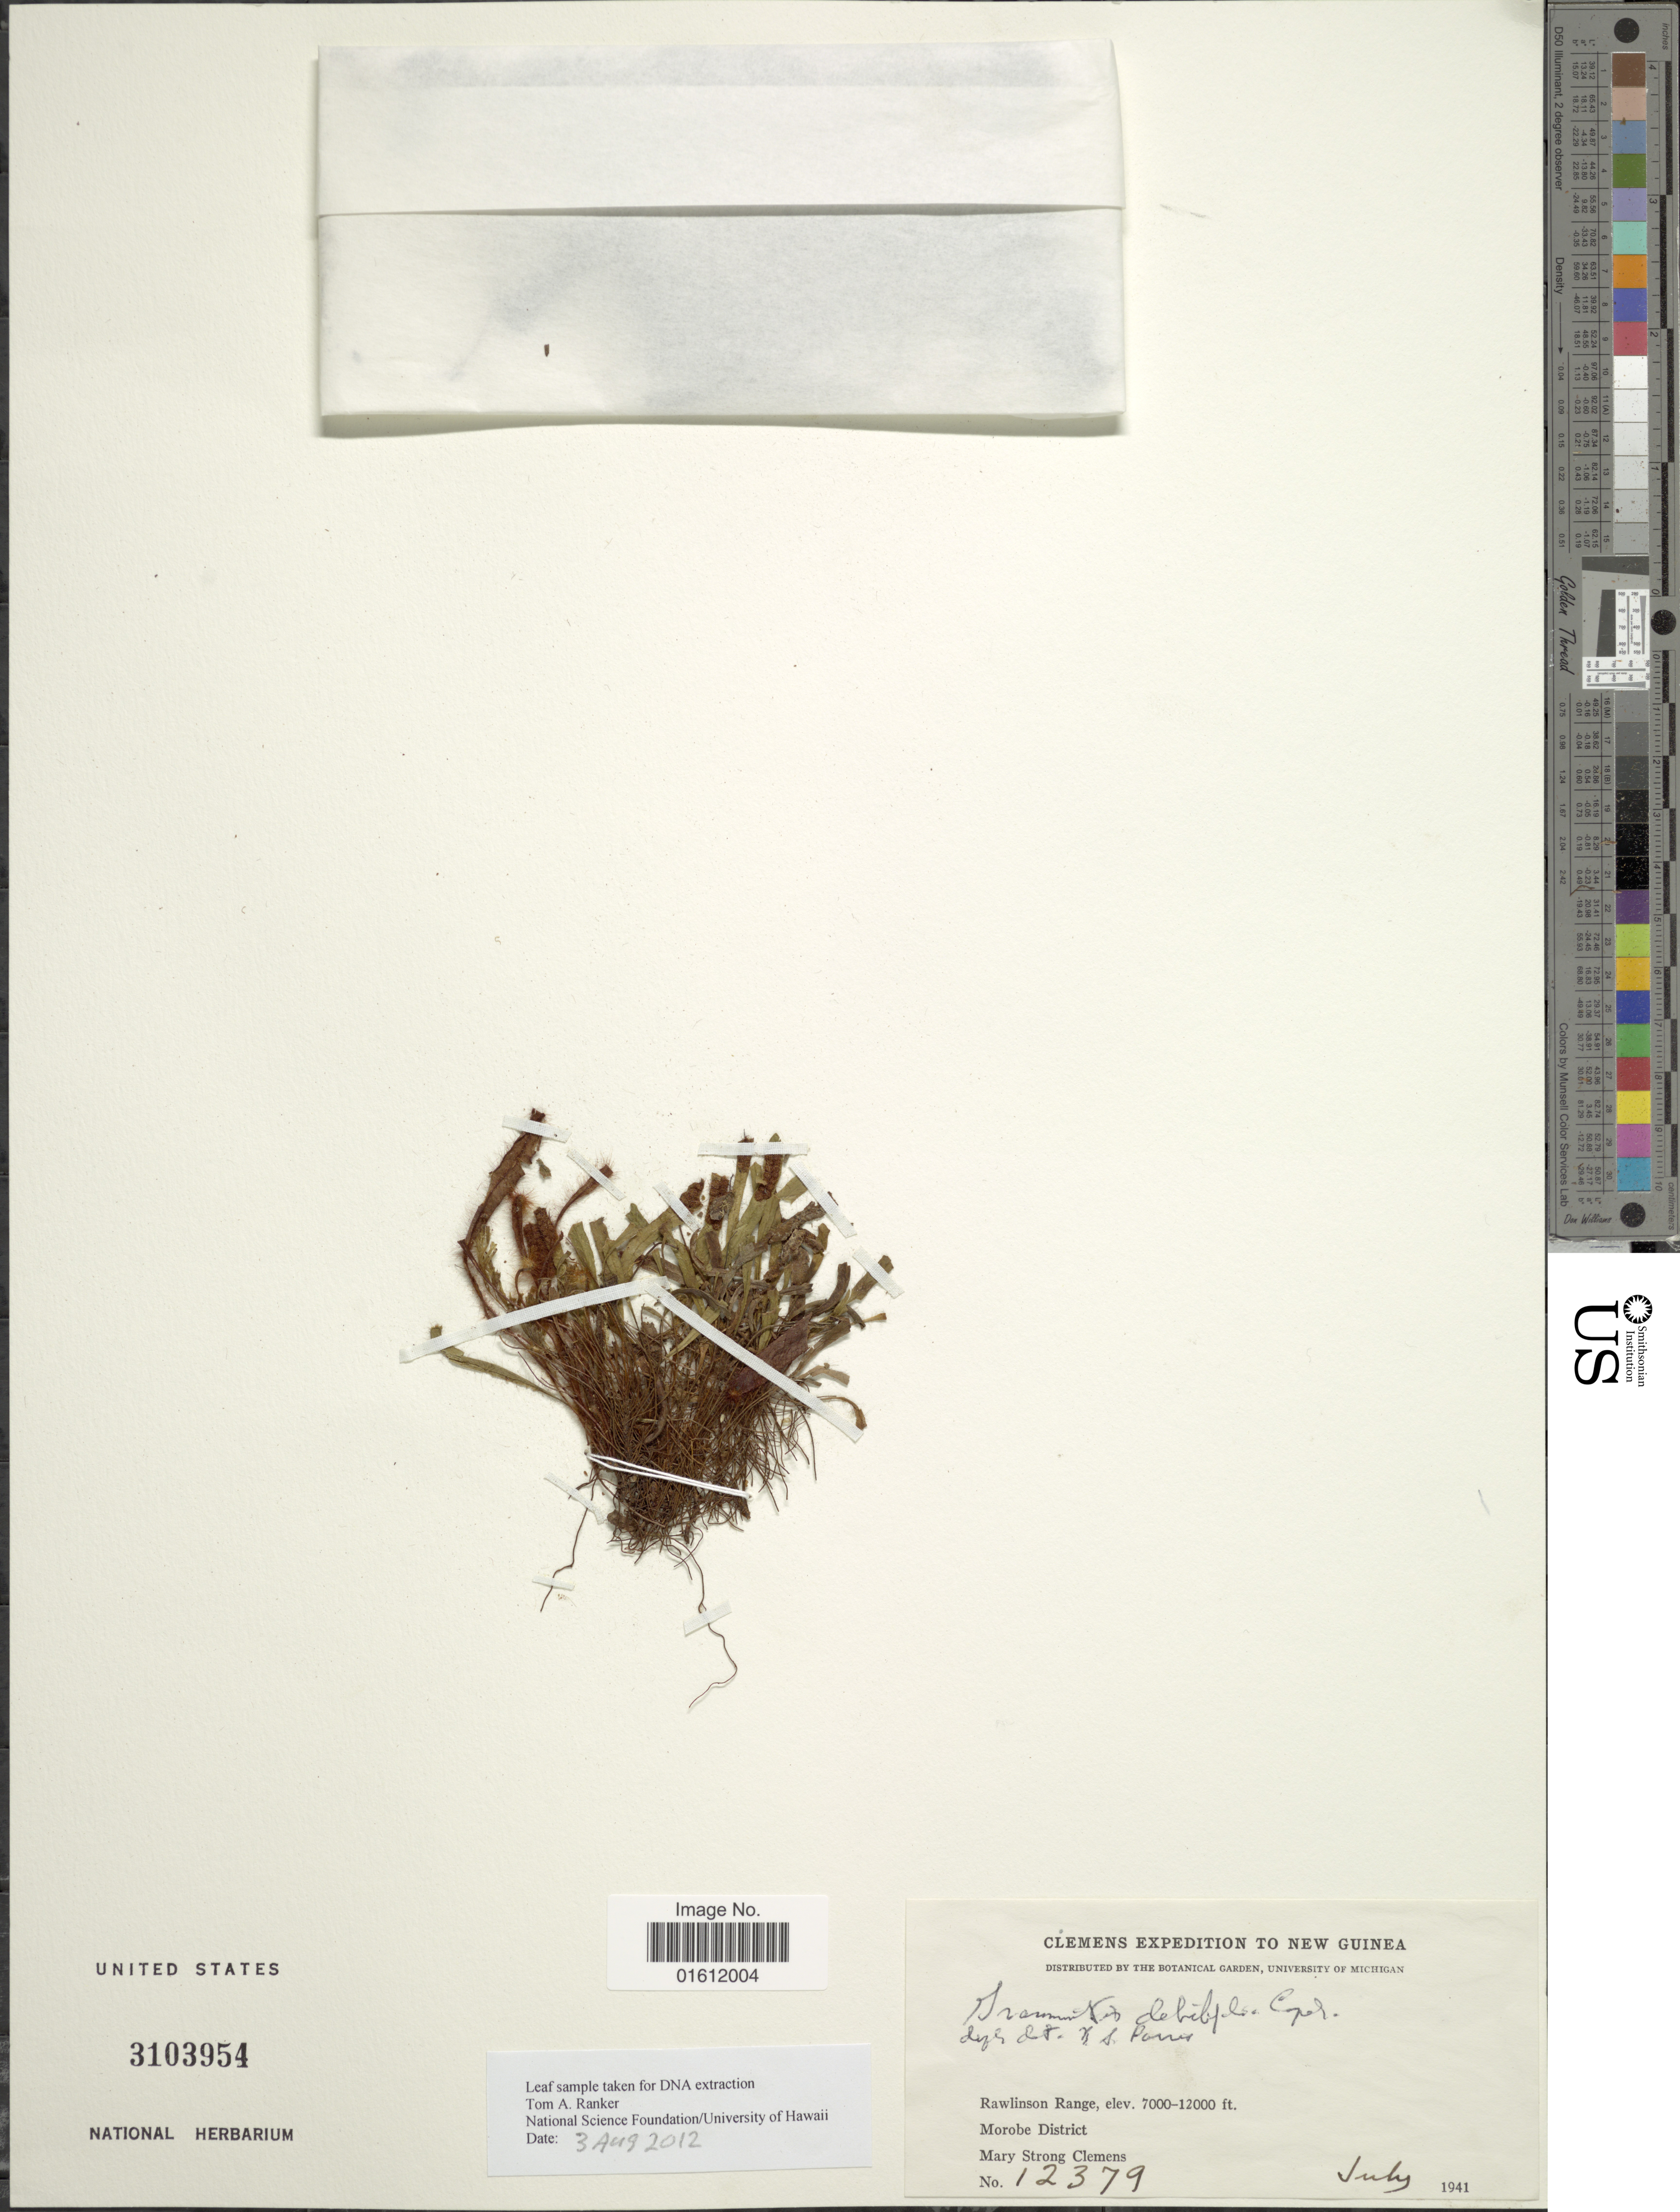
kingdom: Plantae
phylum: Tracheophyta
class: Polypodiopsida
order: Polypodiales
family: Polypodiaceae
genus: Oreogrammitis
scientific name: Oreogrammitis debilifolia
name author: (Copel.) Parris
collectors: M. S. Clemens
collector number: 12379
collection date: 1941-07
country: Papua New Guinea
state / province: Morobe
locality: New Guinea, Rawlinson Range, Morobe District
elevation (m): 2134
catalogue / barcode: US 3103954